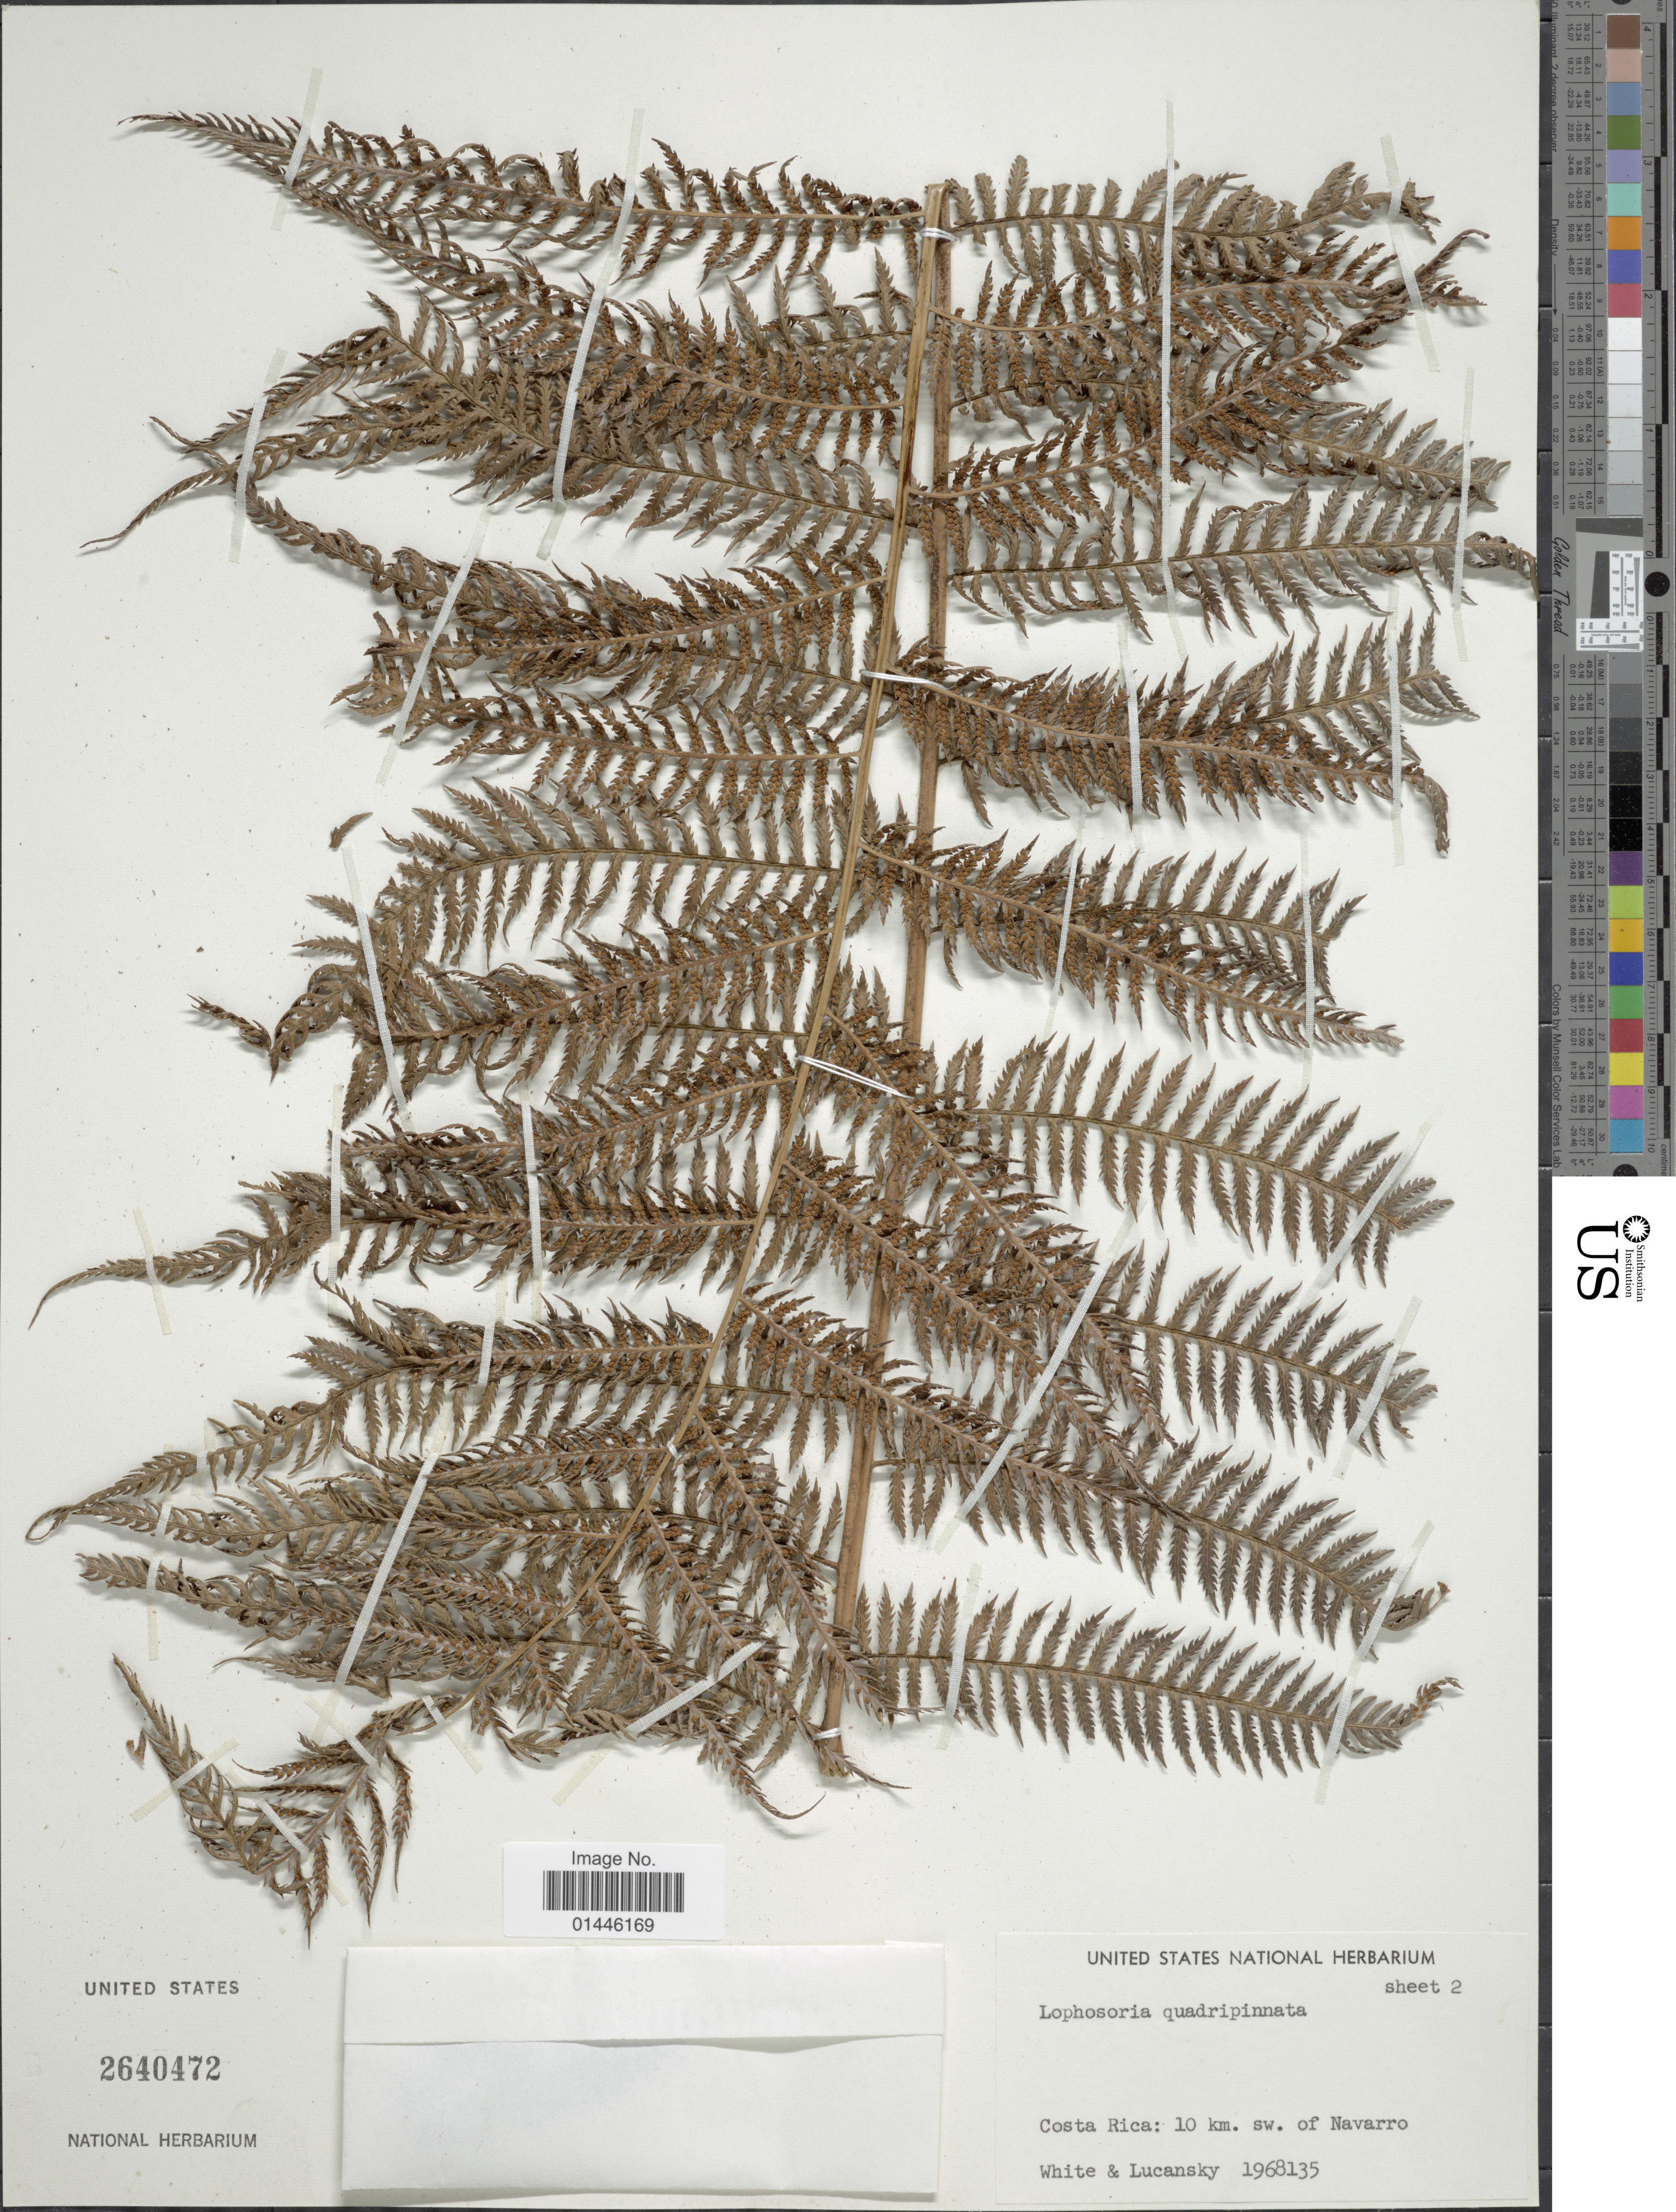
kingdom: Plantae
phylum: Tracheophyta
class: Polypodiopsida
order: Cyatheales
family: Dicksoniaceae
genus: Lophosoria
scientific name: Lophosoria quadripinnata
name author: (J.F. Gmel.) C. Chr.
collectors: O. E. White & Lucansky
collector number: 1968135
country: Costa Rica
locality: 10 km. sw. of Navarro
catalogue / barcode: US 2640472